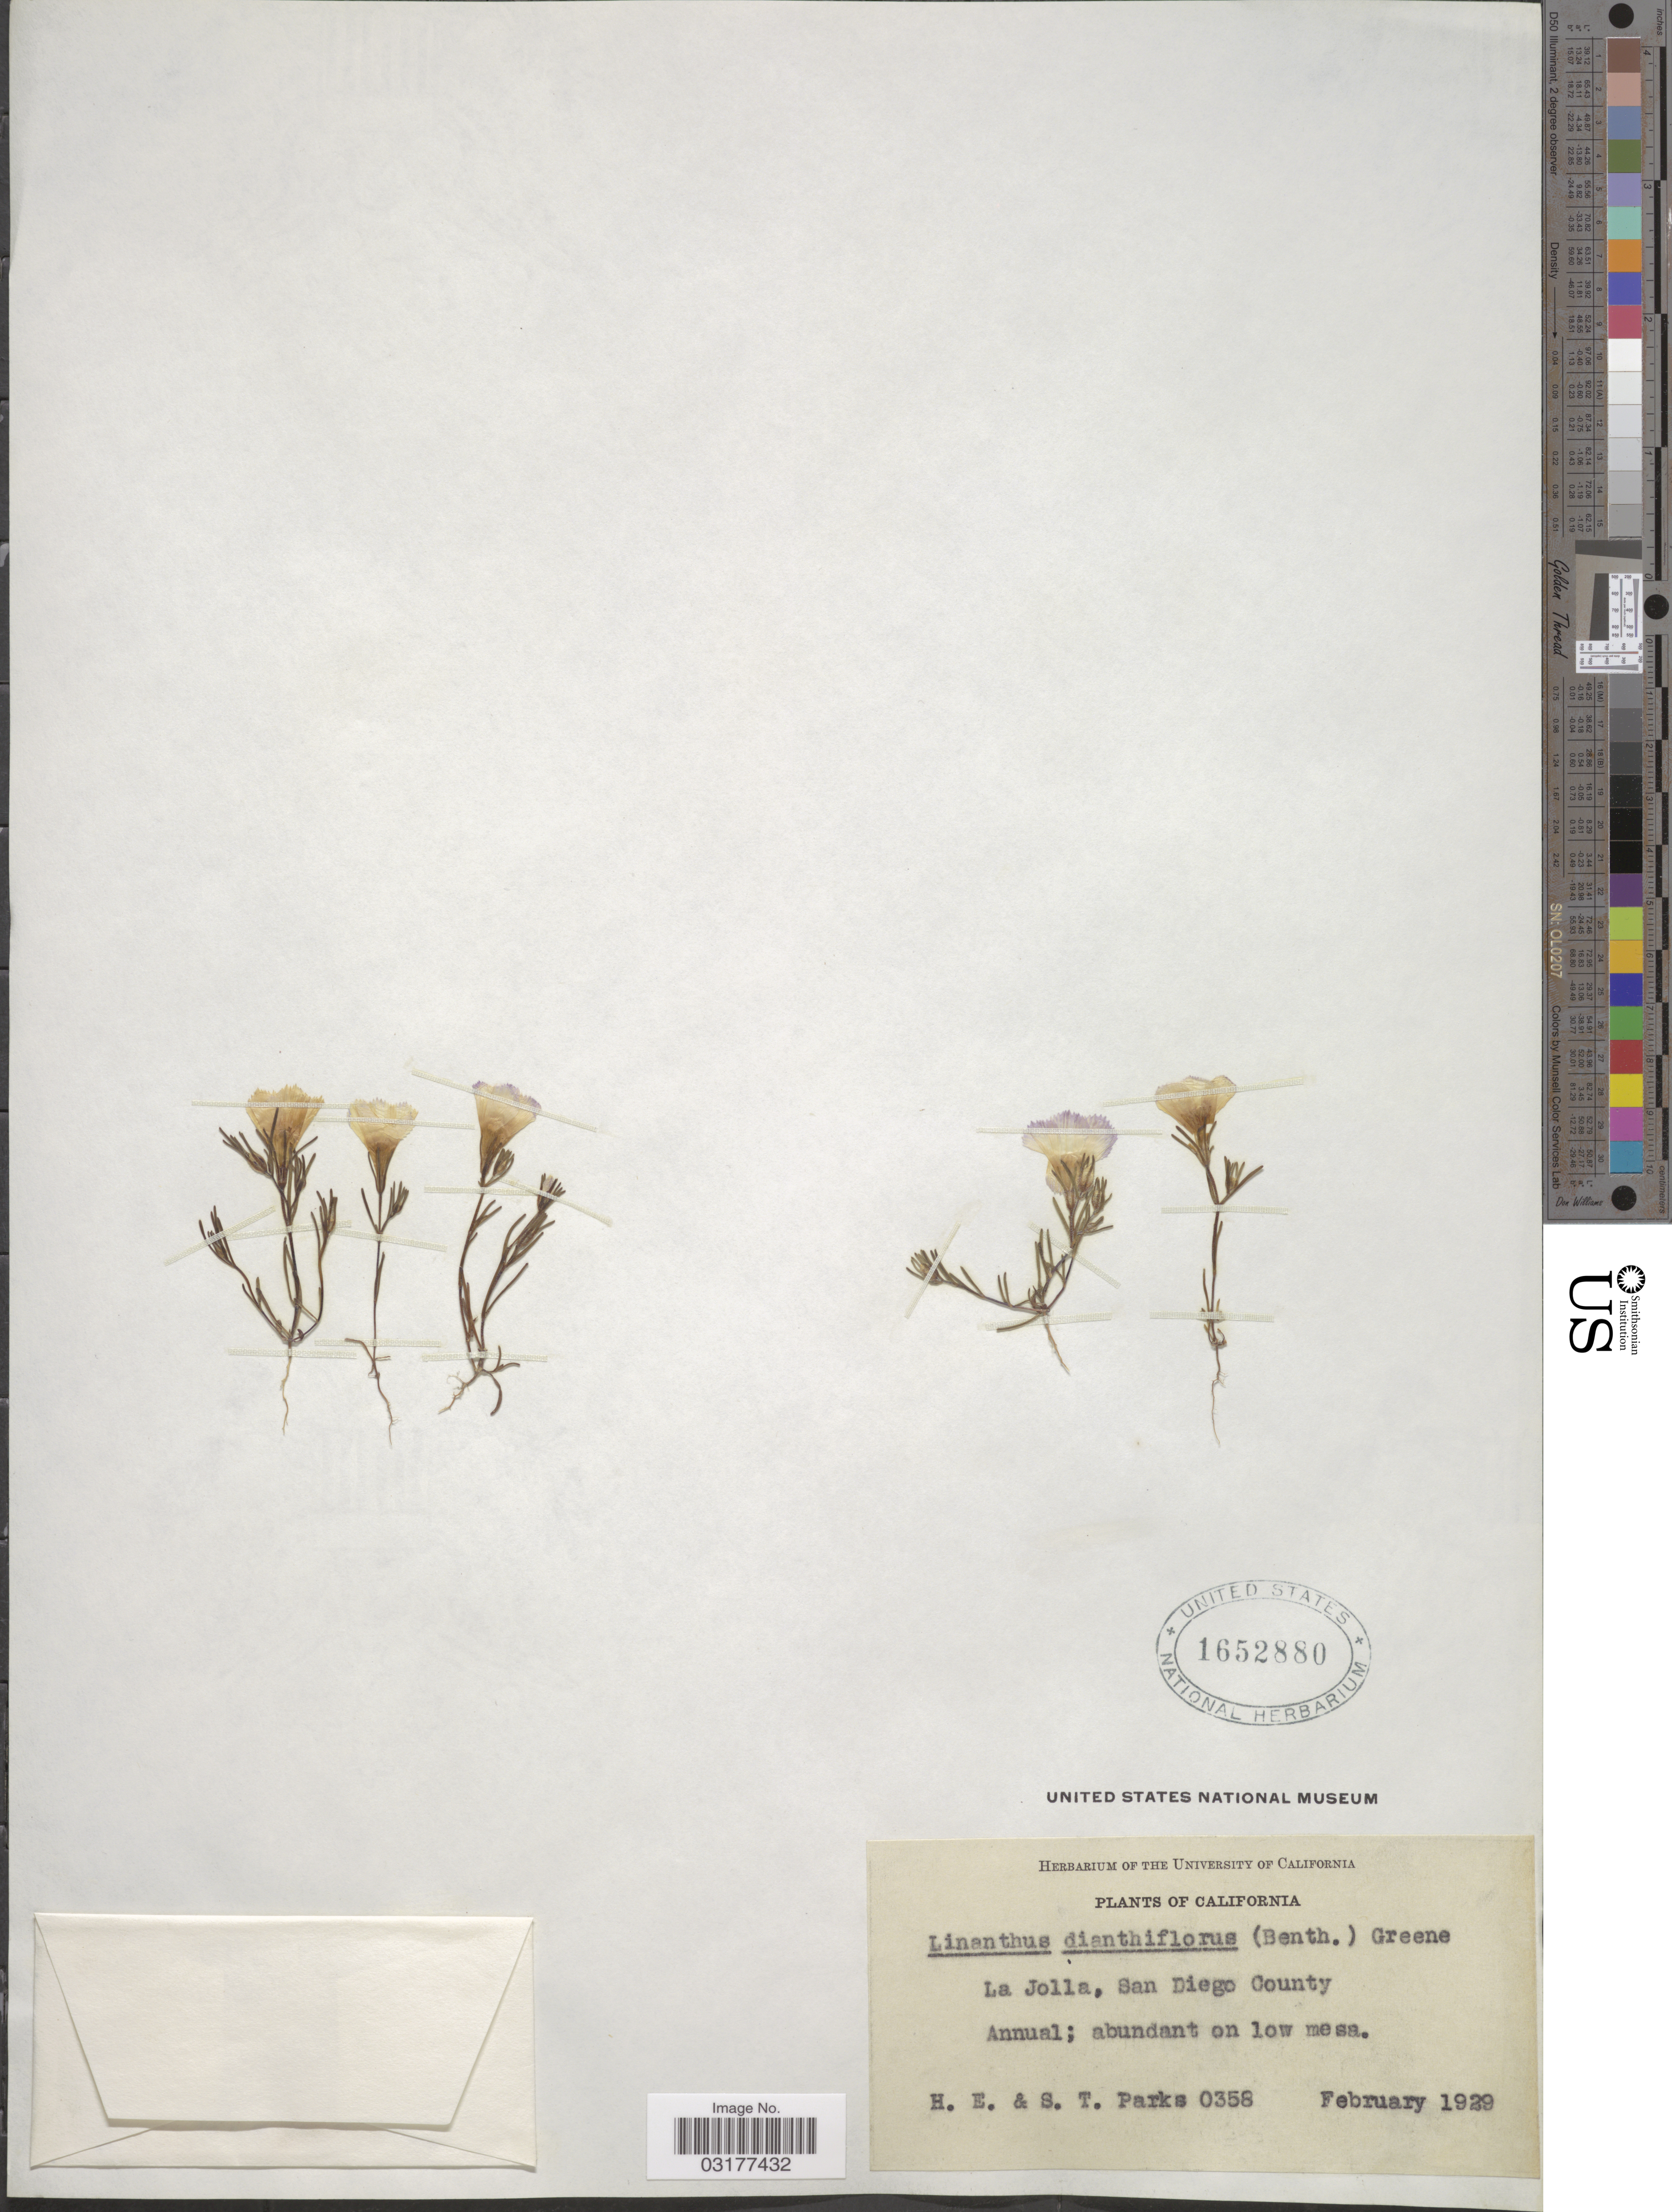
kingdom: Plantae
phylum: Tracheophyta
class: Magnoliopsida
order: Ericales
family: Polemoniaceae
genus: Linanthus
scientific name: Linanthus dianthiflorus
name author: (Benth.) Greene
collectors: H. E. Parks & S. Parks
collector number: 0358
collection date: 1929-02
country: United States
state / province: California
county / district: San Diego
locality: La Jolla, San Diego County.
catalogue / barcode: US 1652880